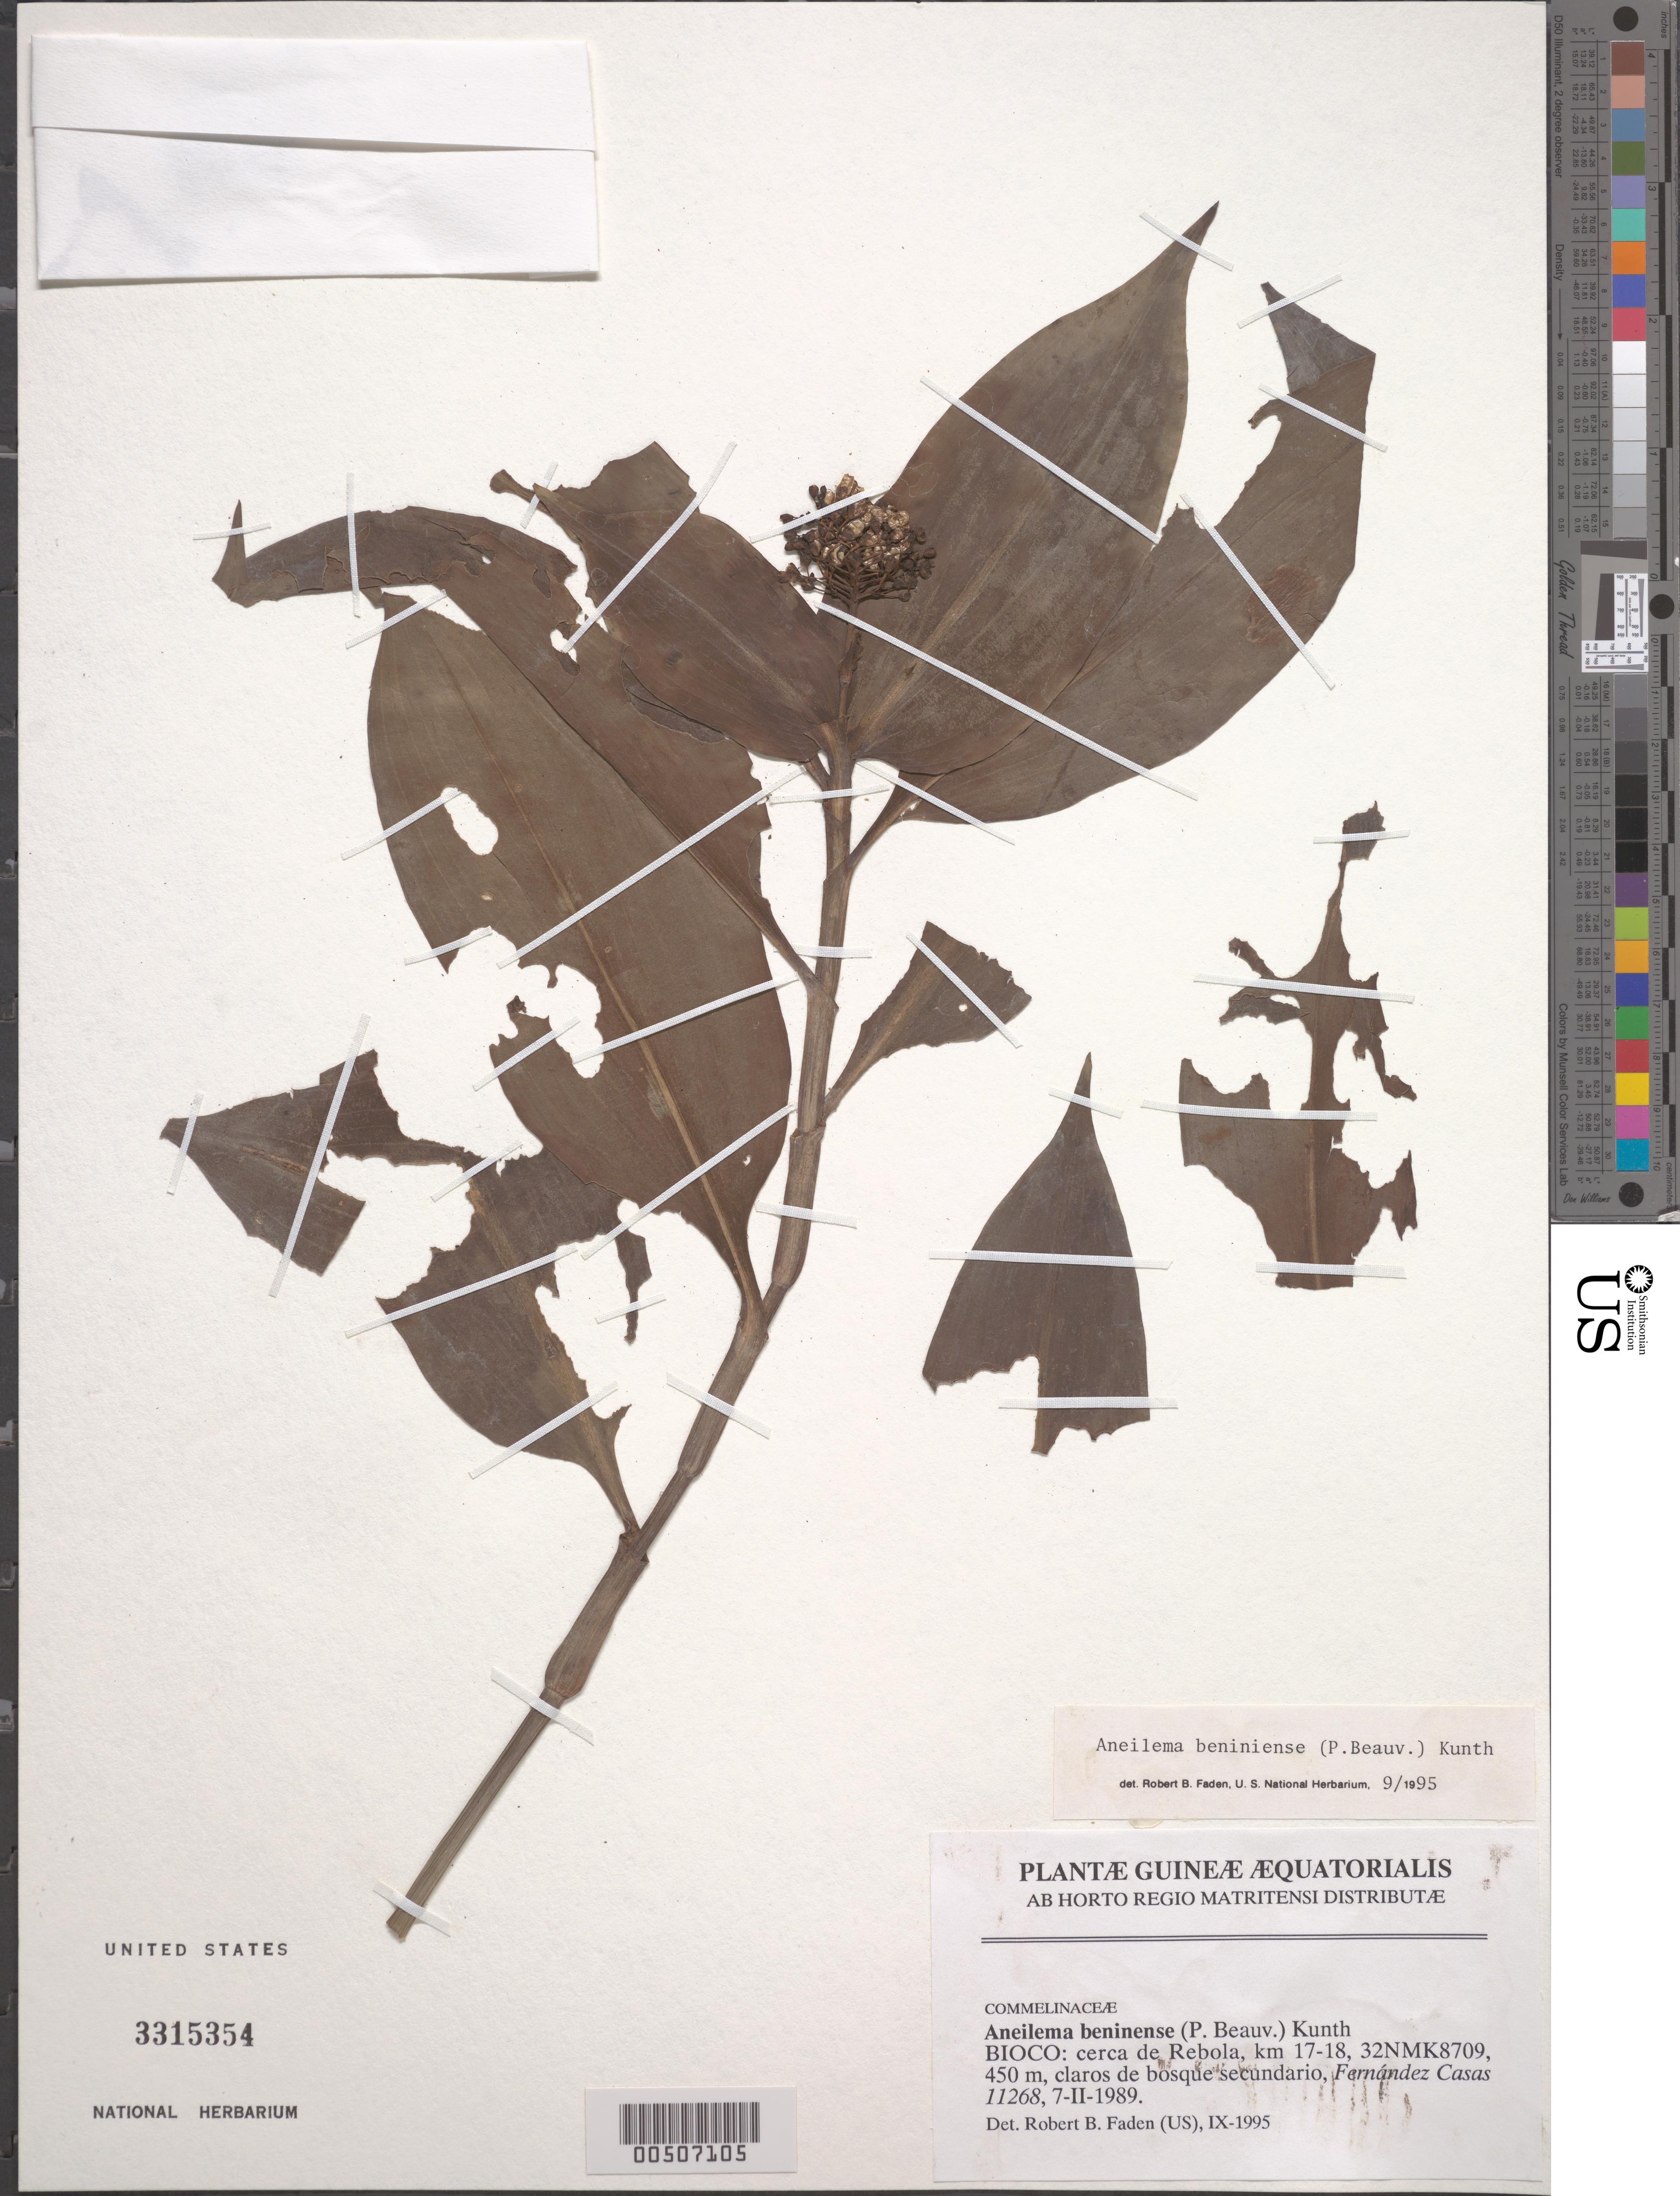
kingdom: Plantae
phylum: Tracheophyta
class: Liliopsida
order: Commelinales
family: Commelinaceae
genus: Aneilema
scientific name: Aneilema beniniense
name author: (P. Beauv.) Kunth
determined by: Faden, Robert B., (US), Smithsonian Institution - National Museum of Natural History (UNITED STATES)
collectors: F. Casas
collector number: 11268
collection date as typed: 07 Feb 1989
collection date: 1989-02-07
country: Equatorial Guinea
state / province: Bioko Norte / Bioko Sur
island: Bioko Island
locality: Rebola. [former Province of Fernando Pó (Bioko).]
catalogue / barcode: US 3315354